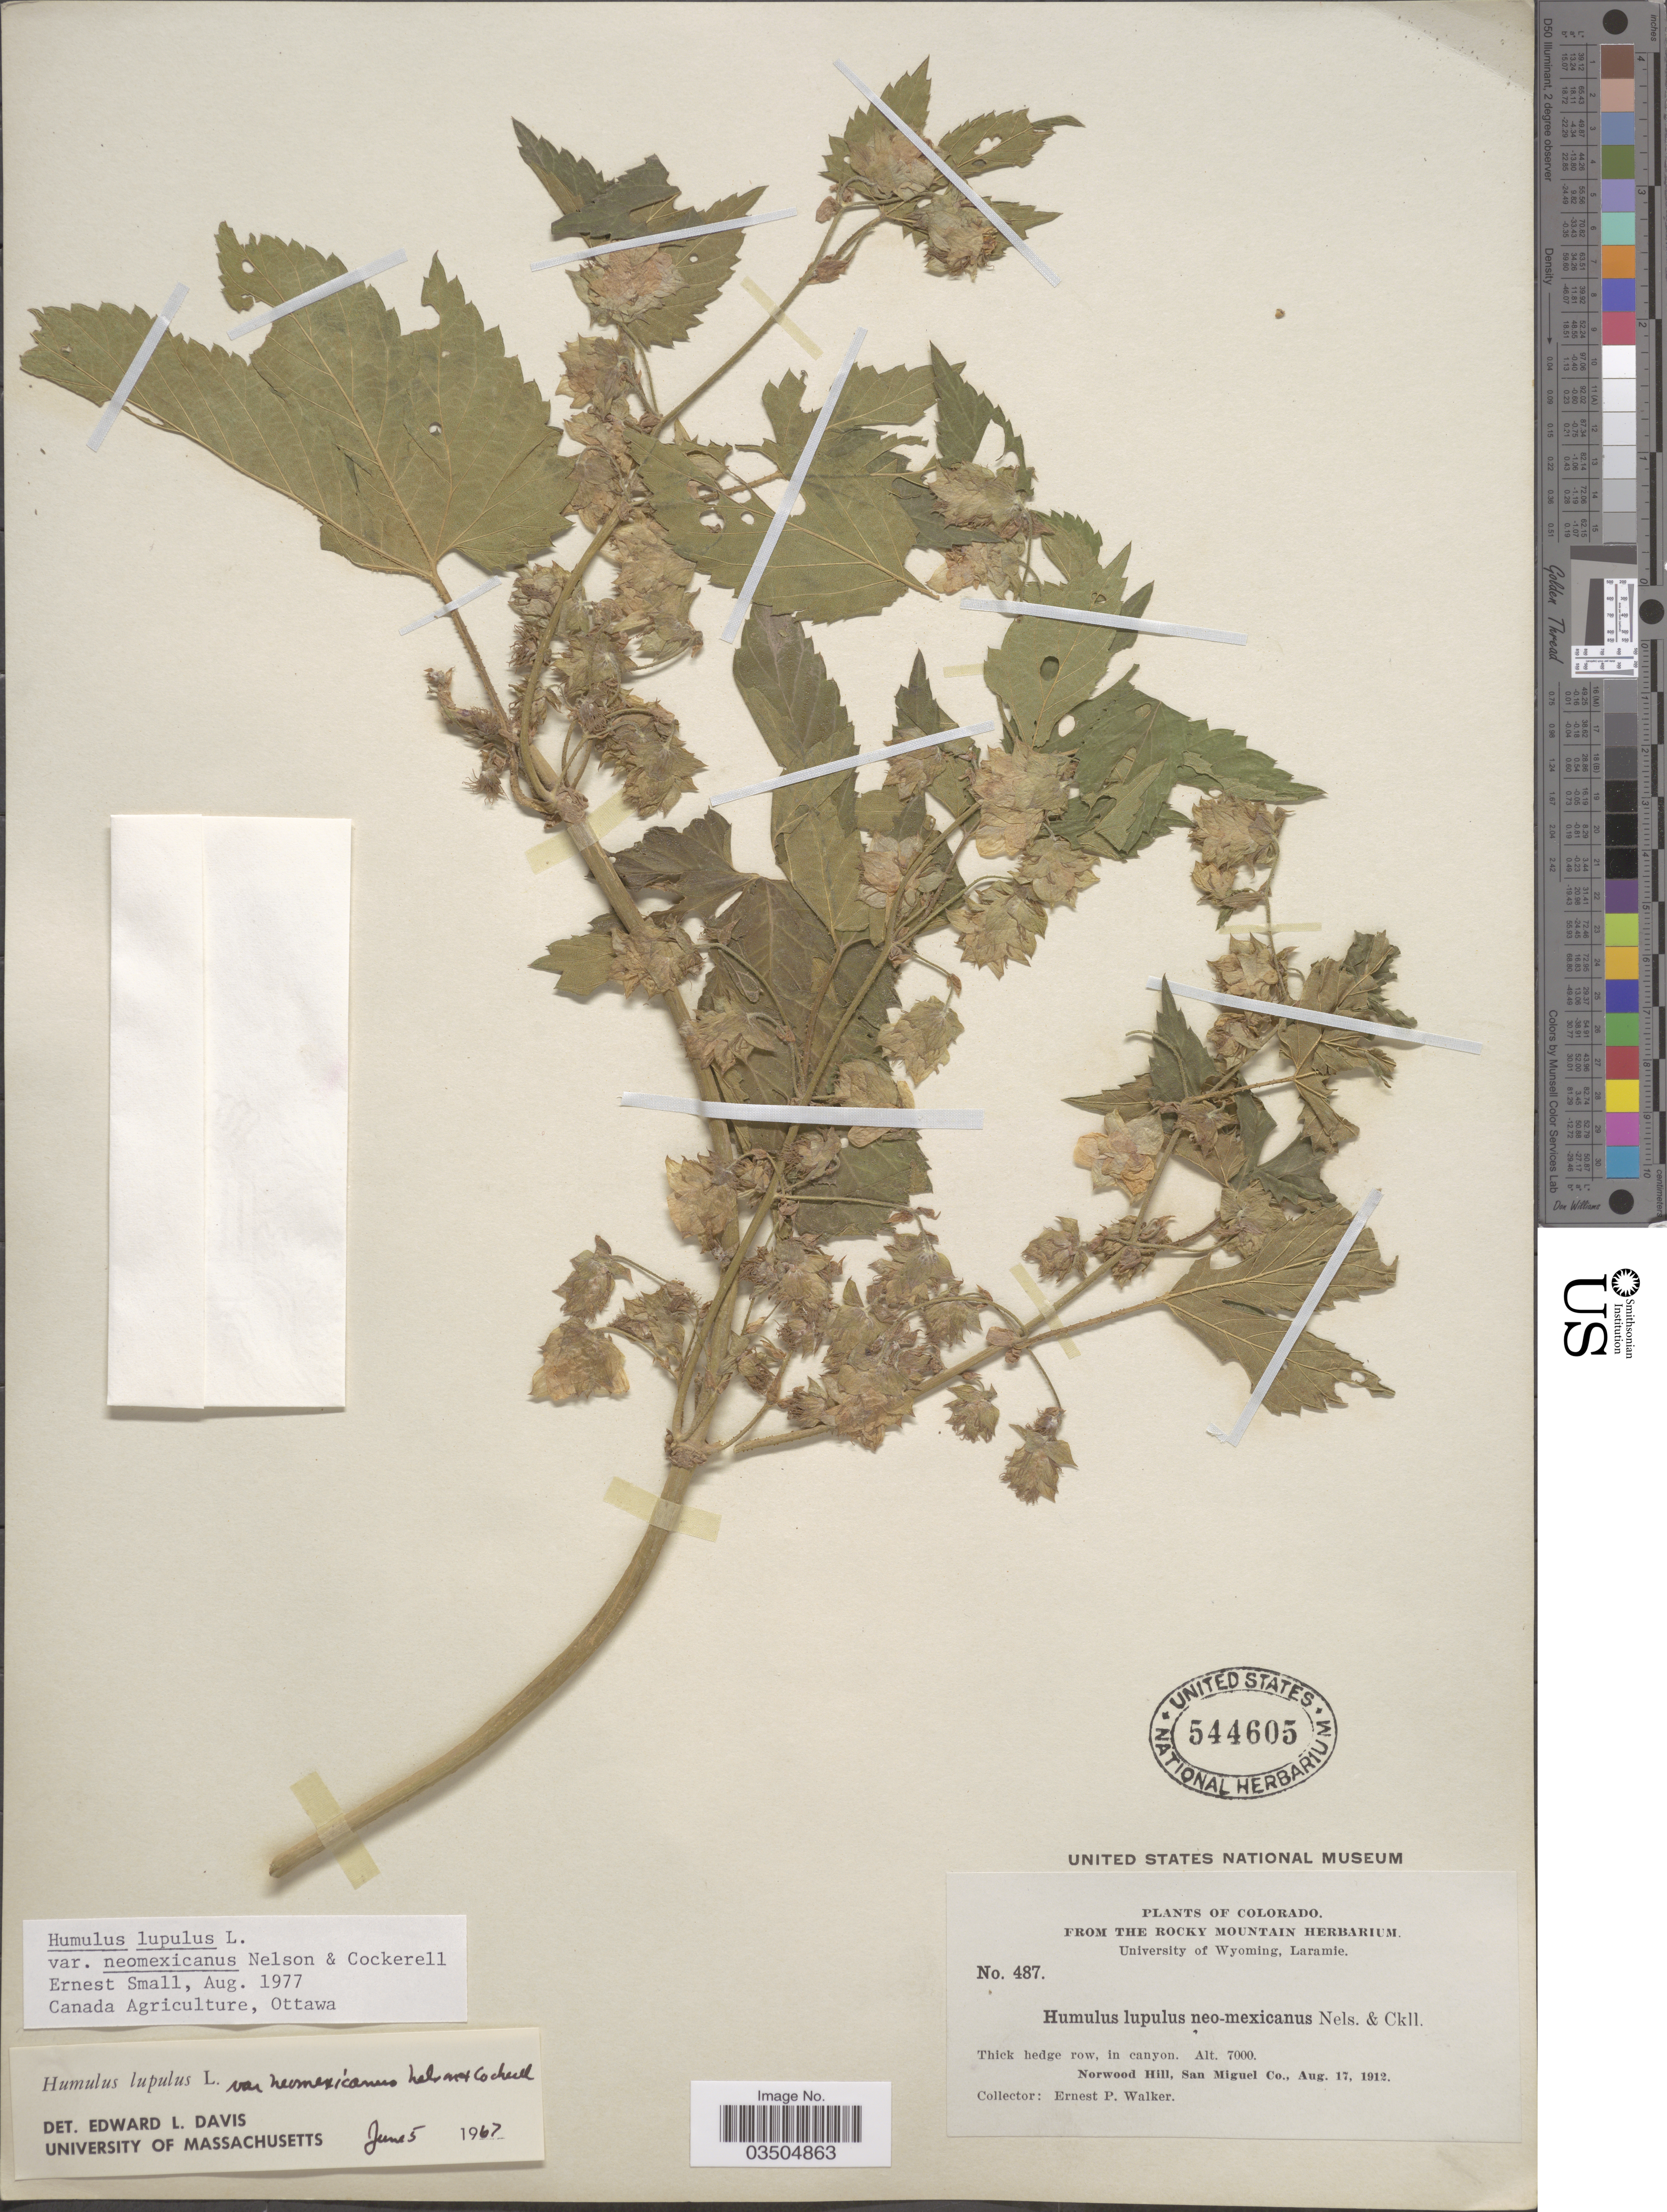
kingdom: Plantae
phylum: Tracheophyta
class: Magnoliopsida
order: Rosales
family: Cannabaceae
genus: Humulus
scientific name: Humulus neomexicanus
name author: (A. Nelson & Cockerell) Rydb.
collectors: E. P. Walker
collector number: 487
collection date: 1912-08-17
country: United States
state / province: Colorado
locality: In canyon. Norwood Hill, San Miguel Co.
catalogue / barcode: US 544605